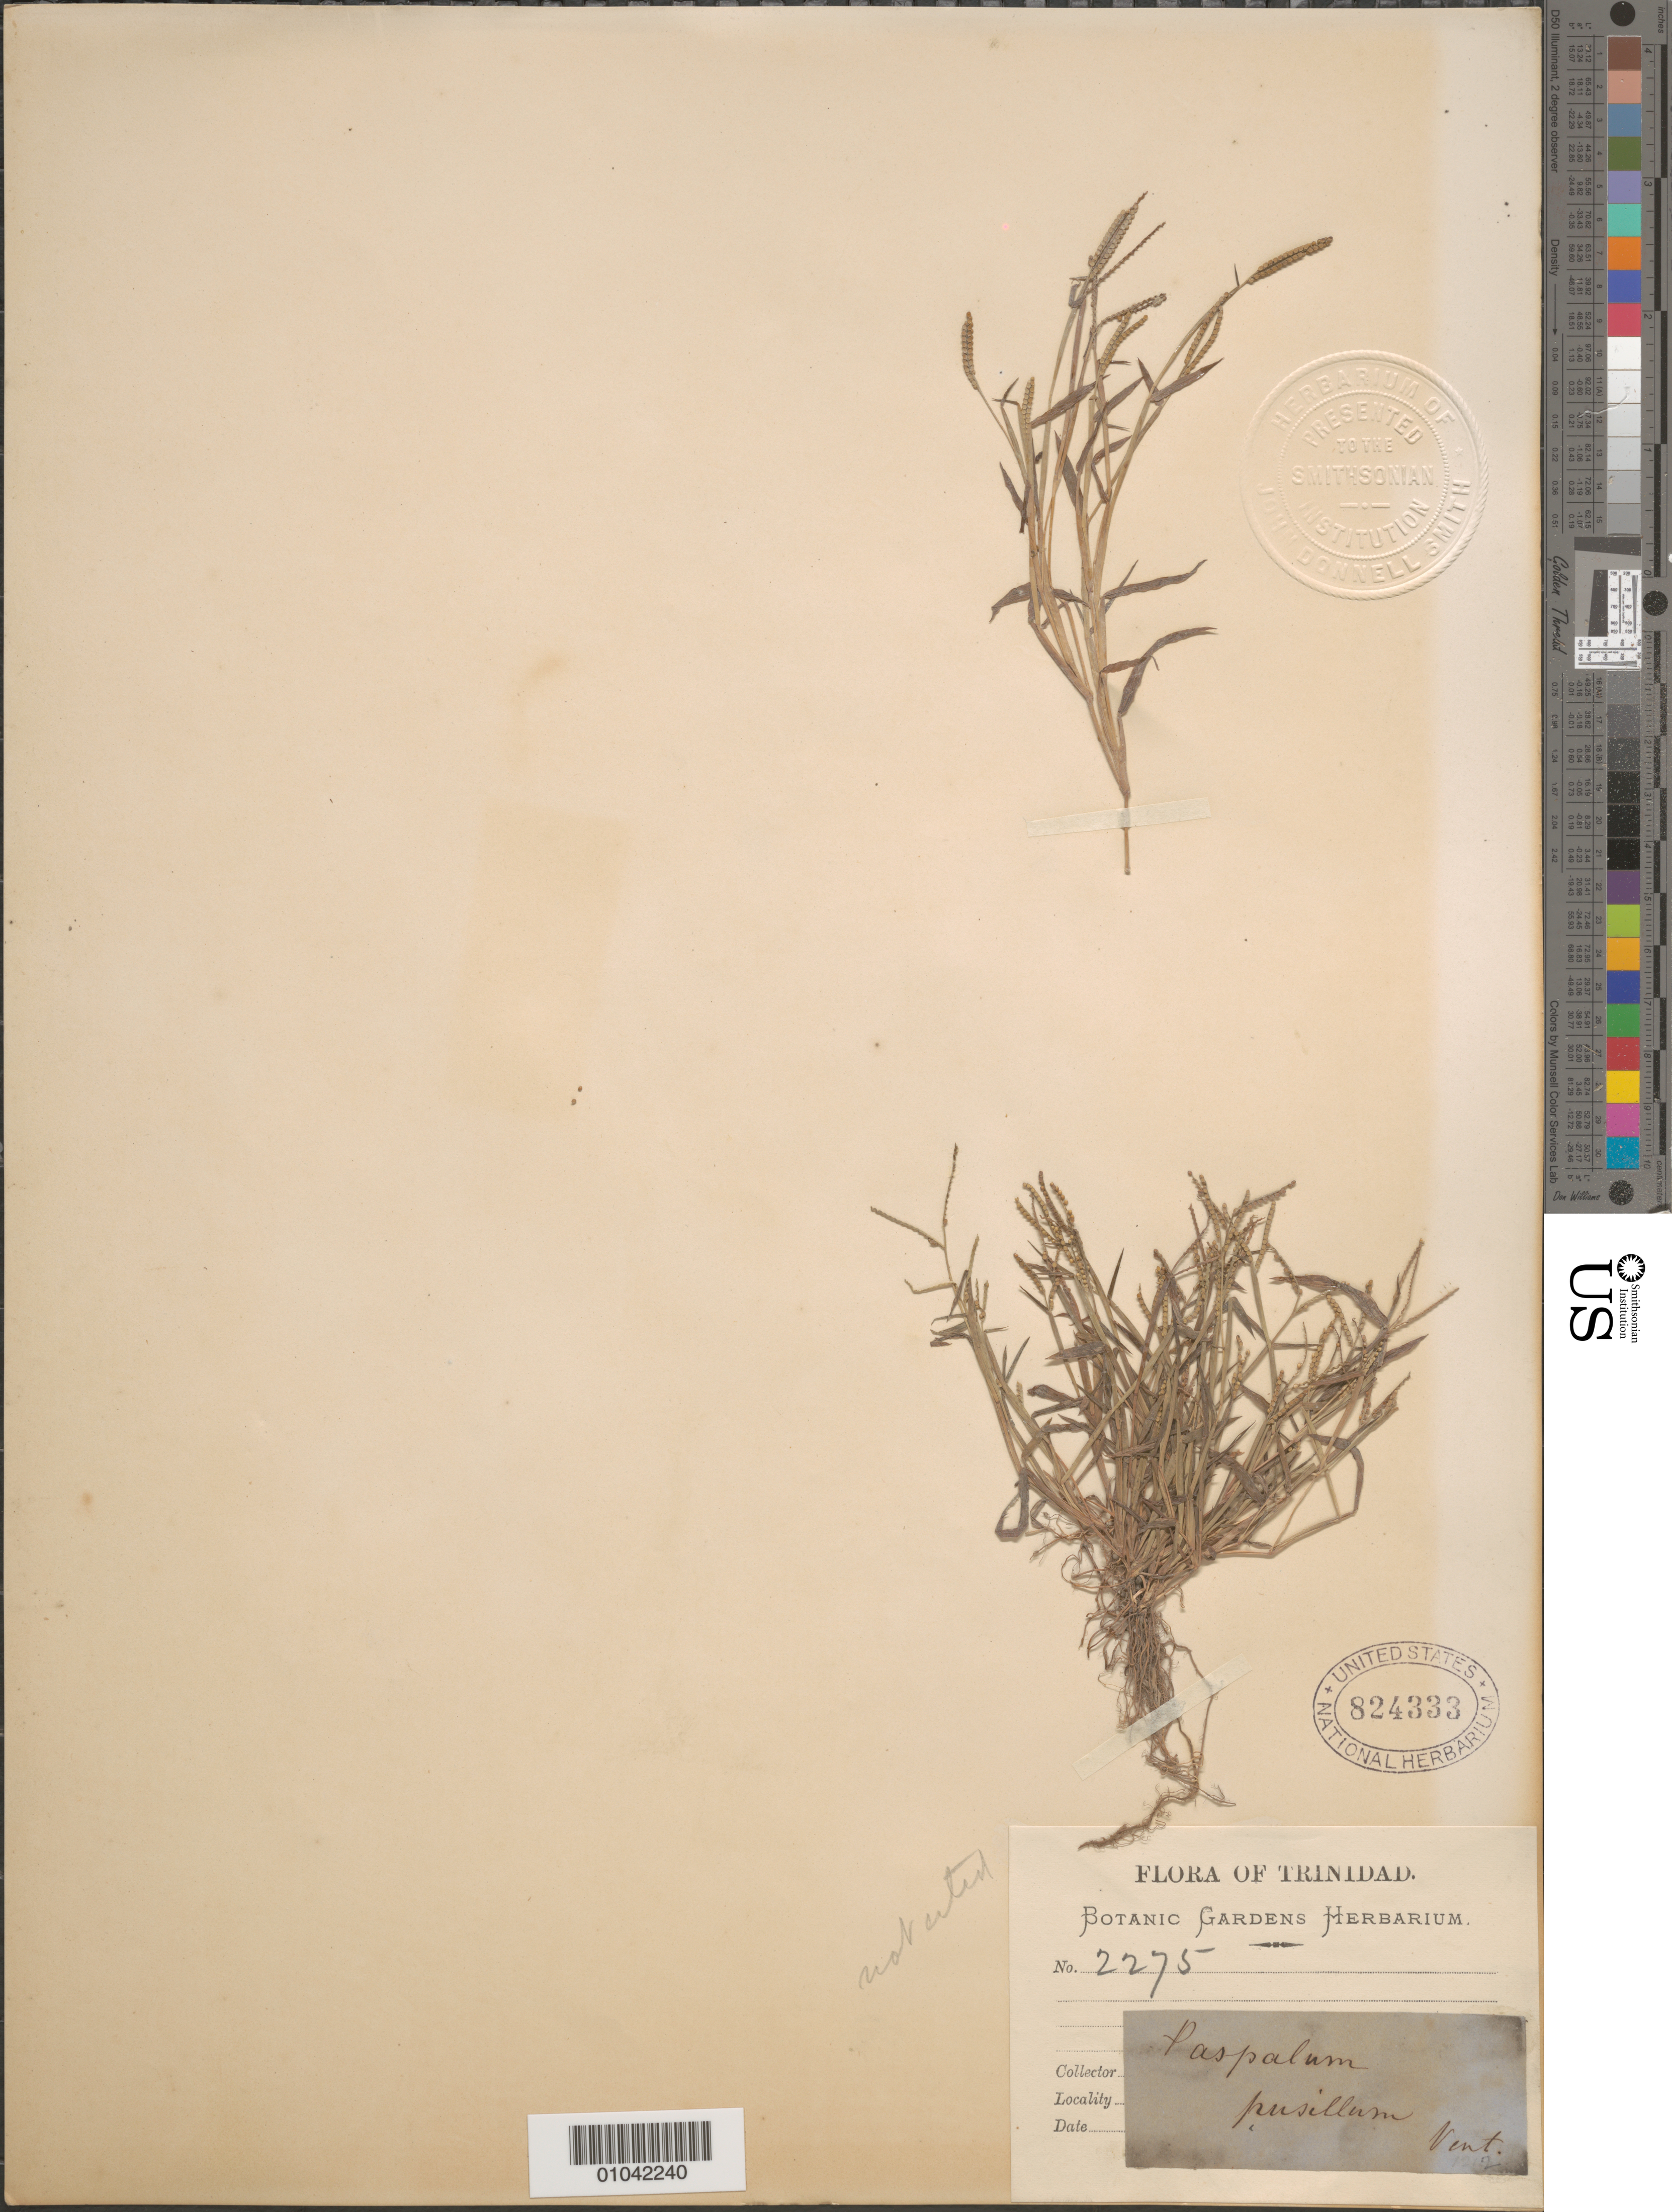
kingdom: Plantae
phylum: Tracheophyta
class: Liliopsida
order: Poales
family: Poaceae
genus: Paspalum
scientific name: Paspalum orbiculatum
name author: Poir.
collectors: Botanic Gardens Herbarium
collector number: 2275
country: Trinidad and Tobago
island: Trinidad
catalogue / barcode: US 824333